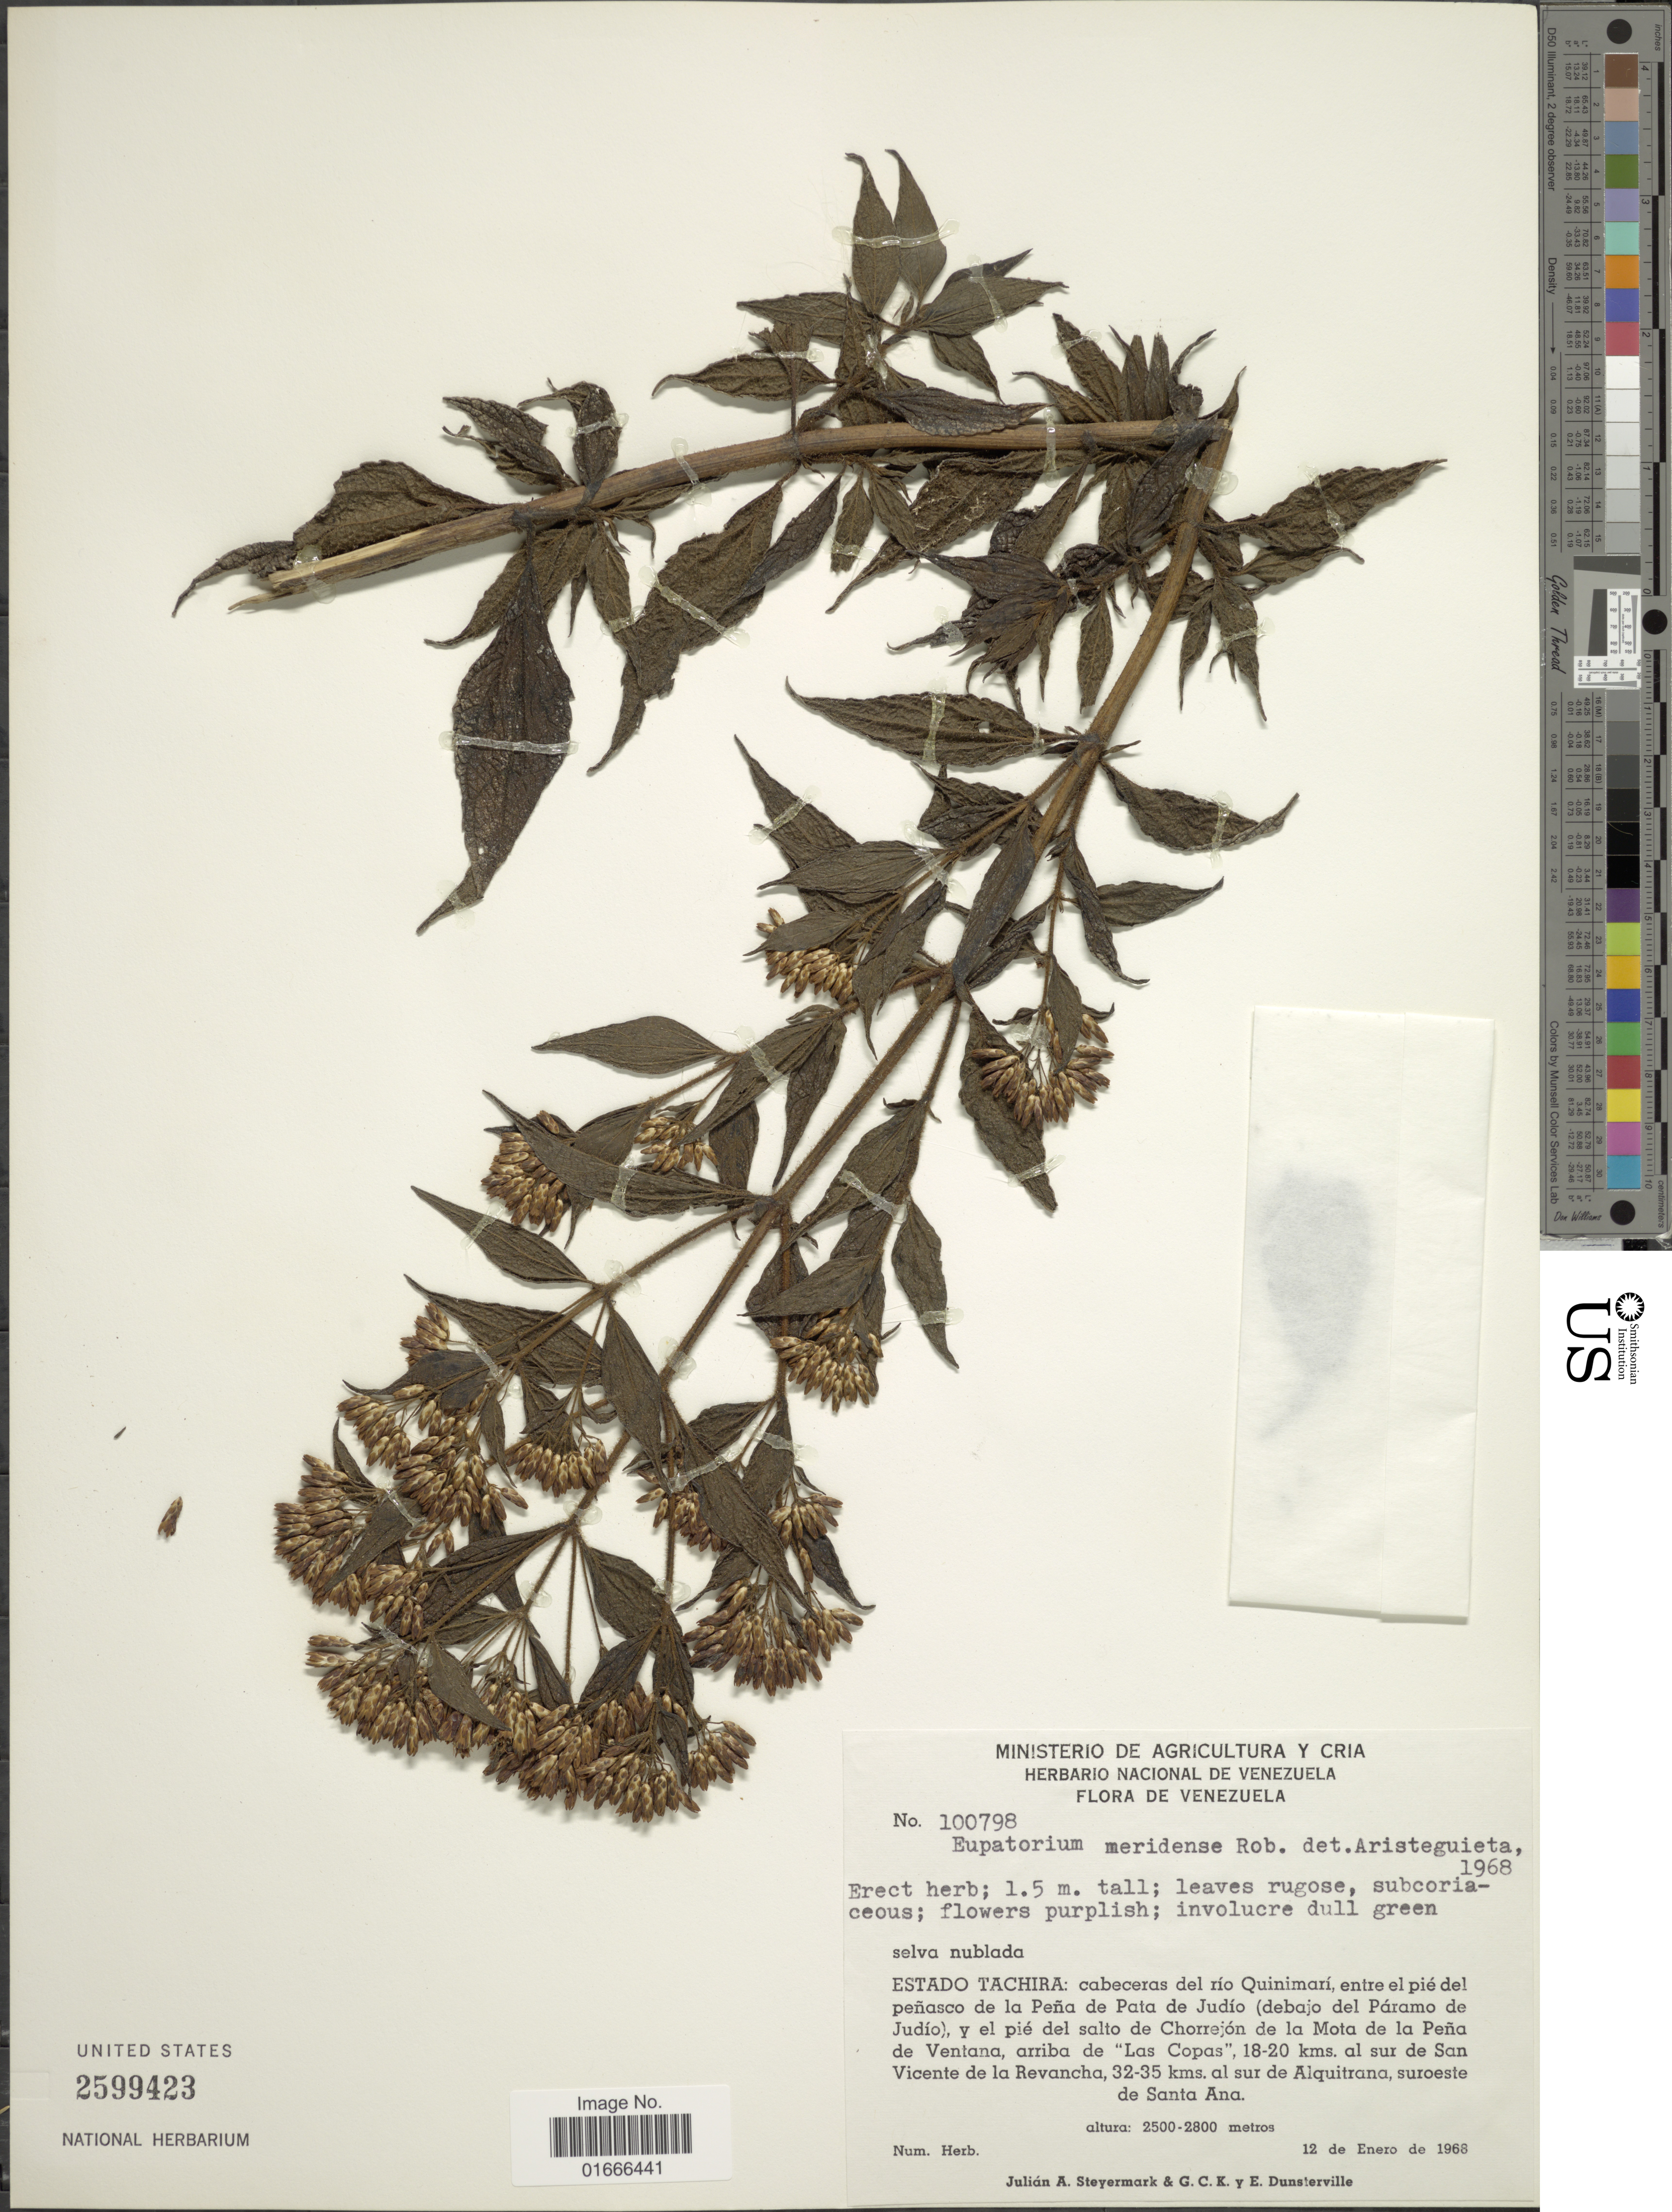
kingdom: Plantae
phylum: Tracheophyta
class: Magnoliopsida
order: Asterales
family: Asteraceae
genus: Chromolaena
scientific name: Chromolaena meridensis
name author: (B.L. Rob.) R.M. King & H. Rob.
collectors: J. Steyermark, G. C. K. Dunsterville & E. Dunsterville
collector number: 100798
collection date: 1968-01-12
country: Venezuela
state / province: Tachira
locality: Cabeceras del rio Quinimari, entre el pie del penasco de la Pena de Pata de Judio (debajo del Paramo de Judio), y el pie del salto de Chorrejon de la Mota de la Pena de Ventana, arriba de Las Copas, 18-20 kms al sur de San Vicente de la Revancha, 32-35 kms al sur de Alquitrana, suroeste de Santa Ana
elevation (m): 2500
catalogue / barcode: US 2599423